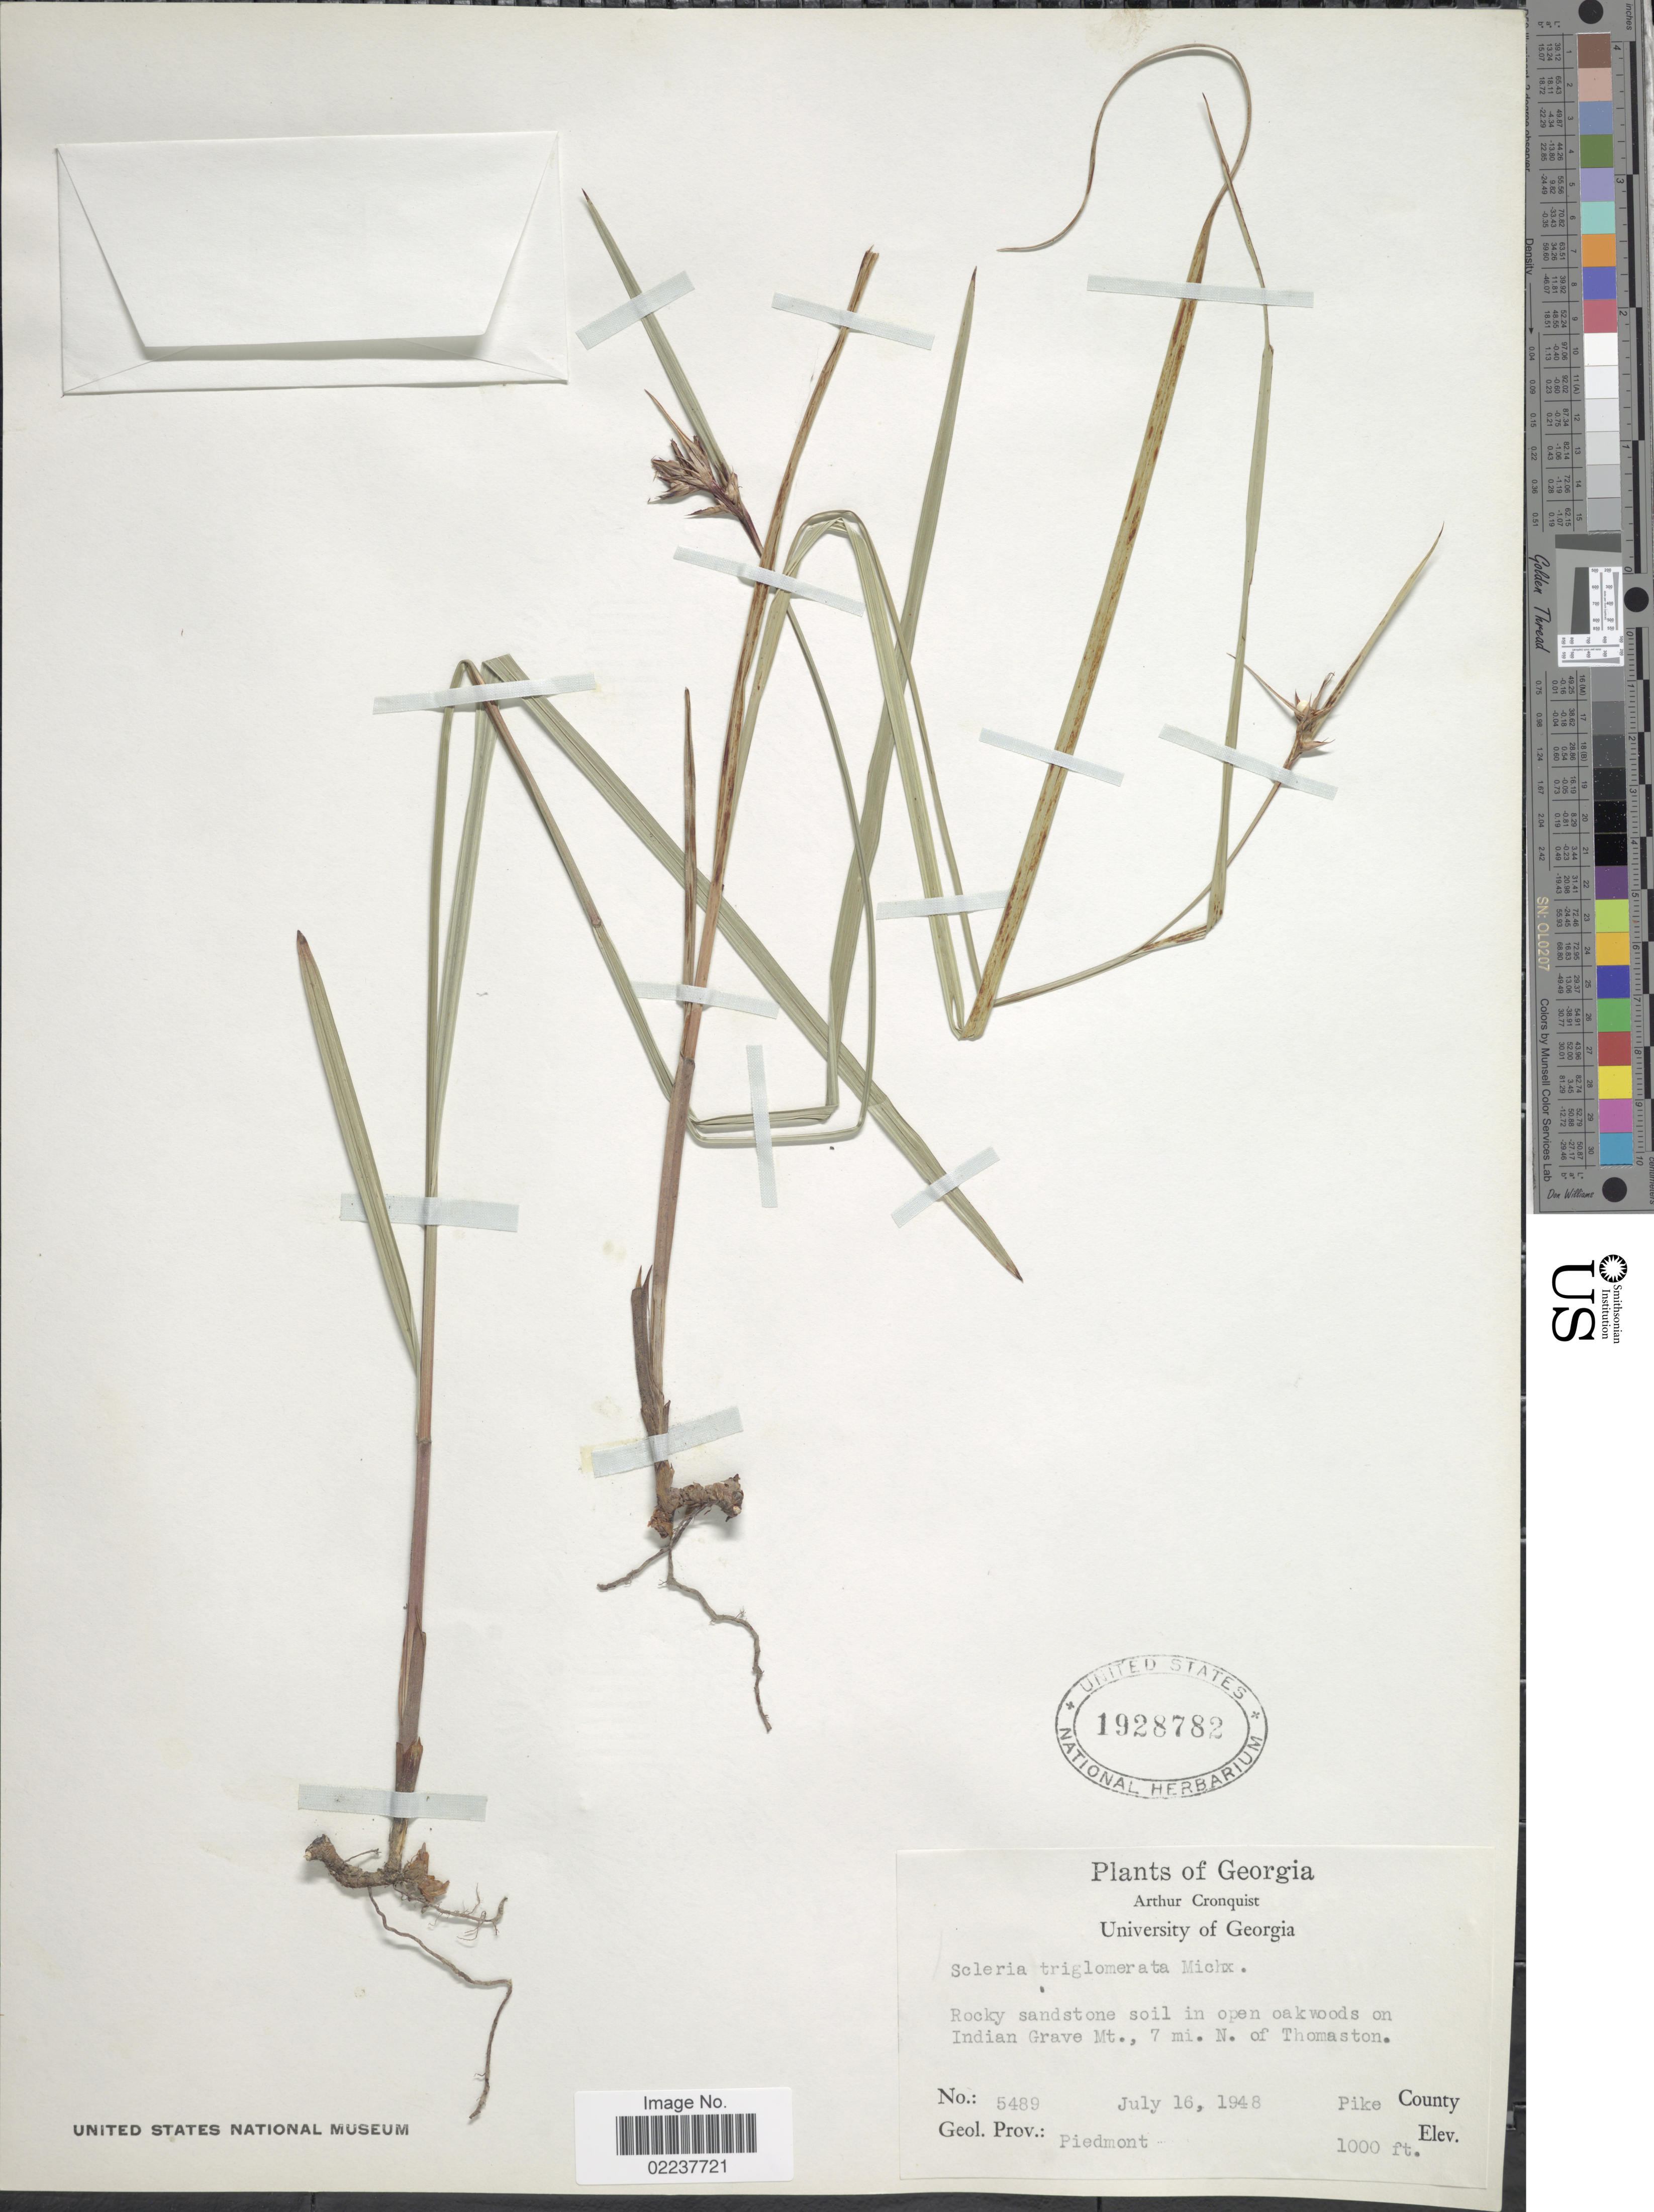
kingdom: Plantae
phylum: Tracheophyta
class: Liliopsida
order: Poales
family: Cyperaceae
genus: Scleria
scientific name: Scleria triglomerata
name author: Michx.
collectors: A. J. Cronquist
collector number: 5489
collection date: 1948-07-16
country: United States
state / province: Georgia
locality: Rocky sandstone soil in open oakwoods on Indian Grave Mt., 7 mi. N. of Thomaston, Pike County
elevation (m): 305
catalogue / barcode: US 1928782